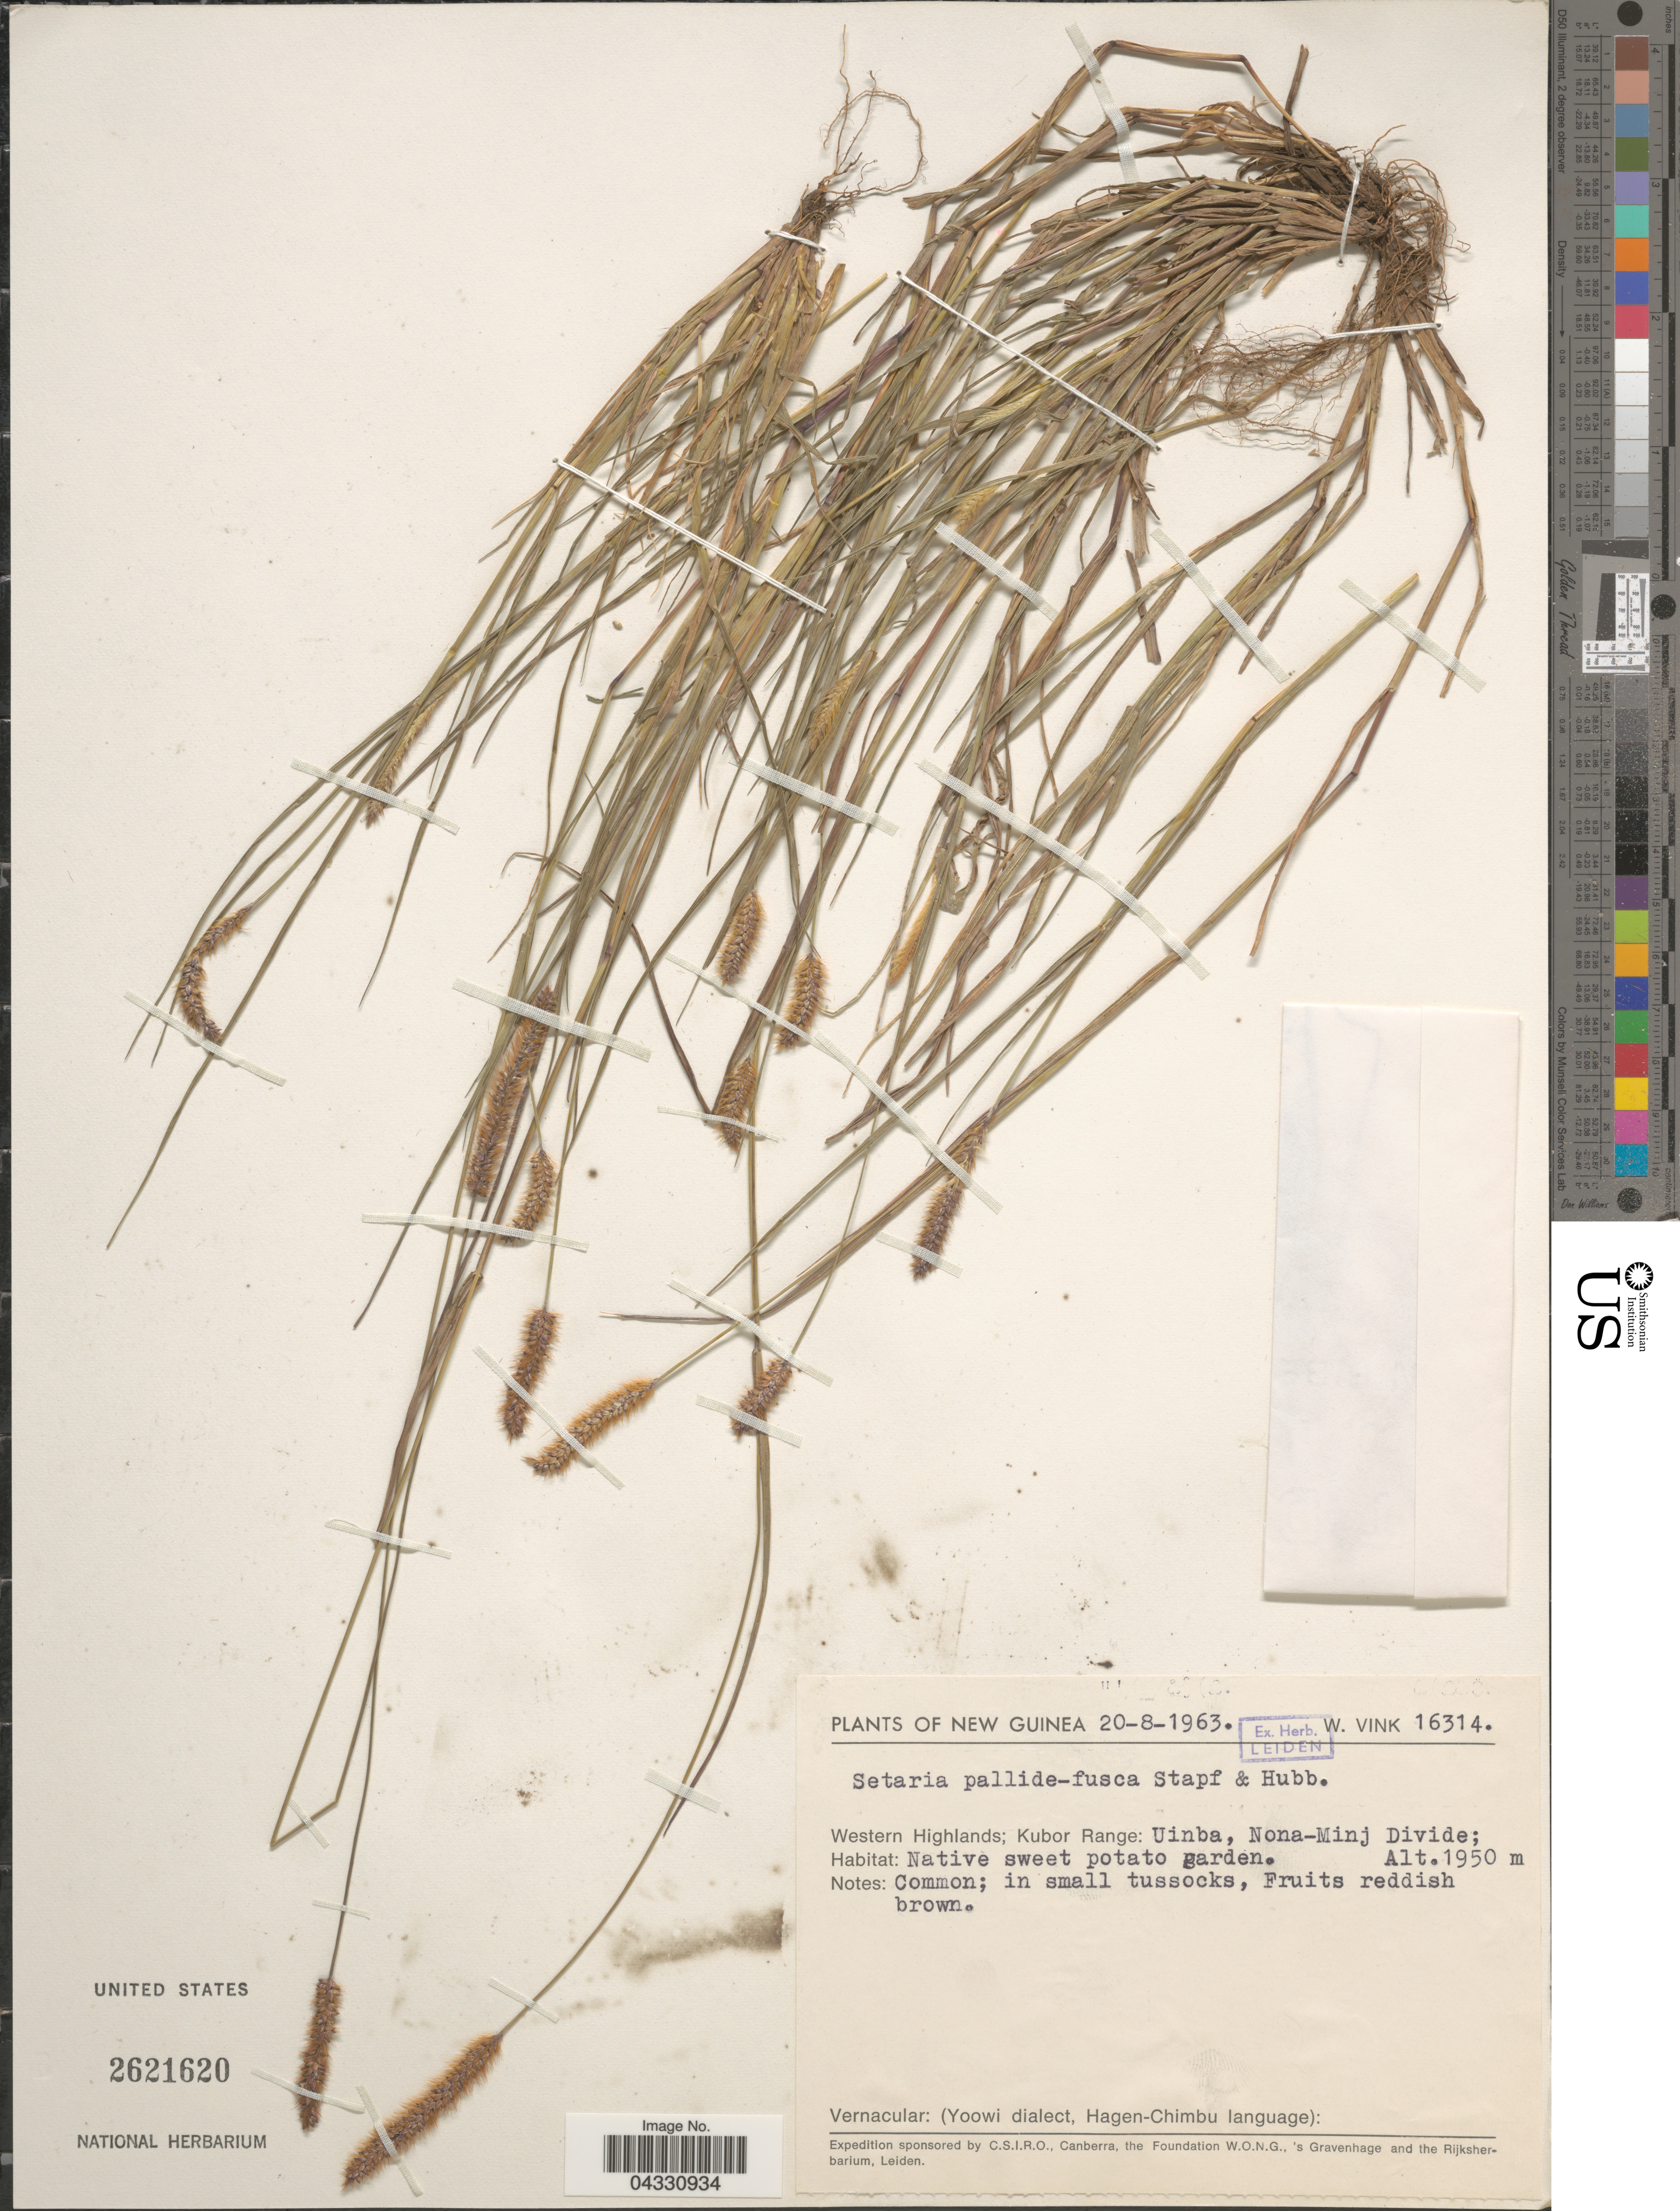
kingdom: Plantae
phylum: Tracheophyta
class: Liliopsida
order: Poales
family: Poaceae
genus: Setaria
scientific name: Setaria pallide-fusca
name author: (Schumach.) Stapf & C.E. Hubb.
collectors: W. Vink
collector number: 16314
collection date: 1963-08-20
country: Papua New Guinea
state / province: Western Highlands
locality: New Guinea. Kubor Range: Uinba, Nona-Minj Divide.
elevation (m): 1950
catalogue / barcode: US 2621620